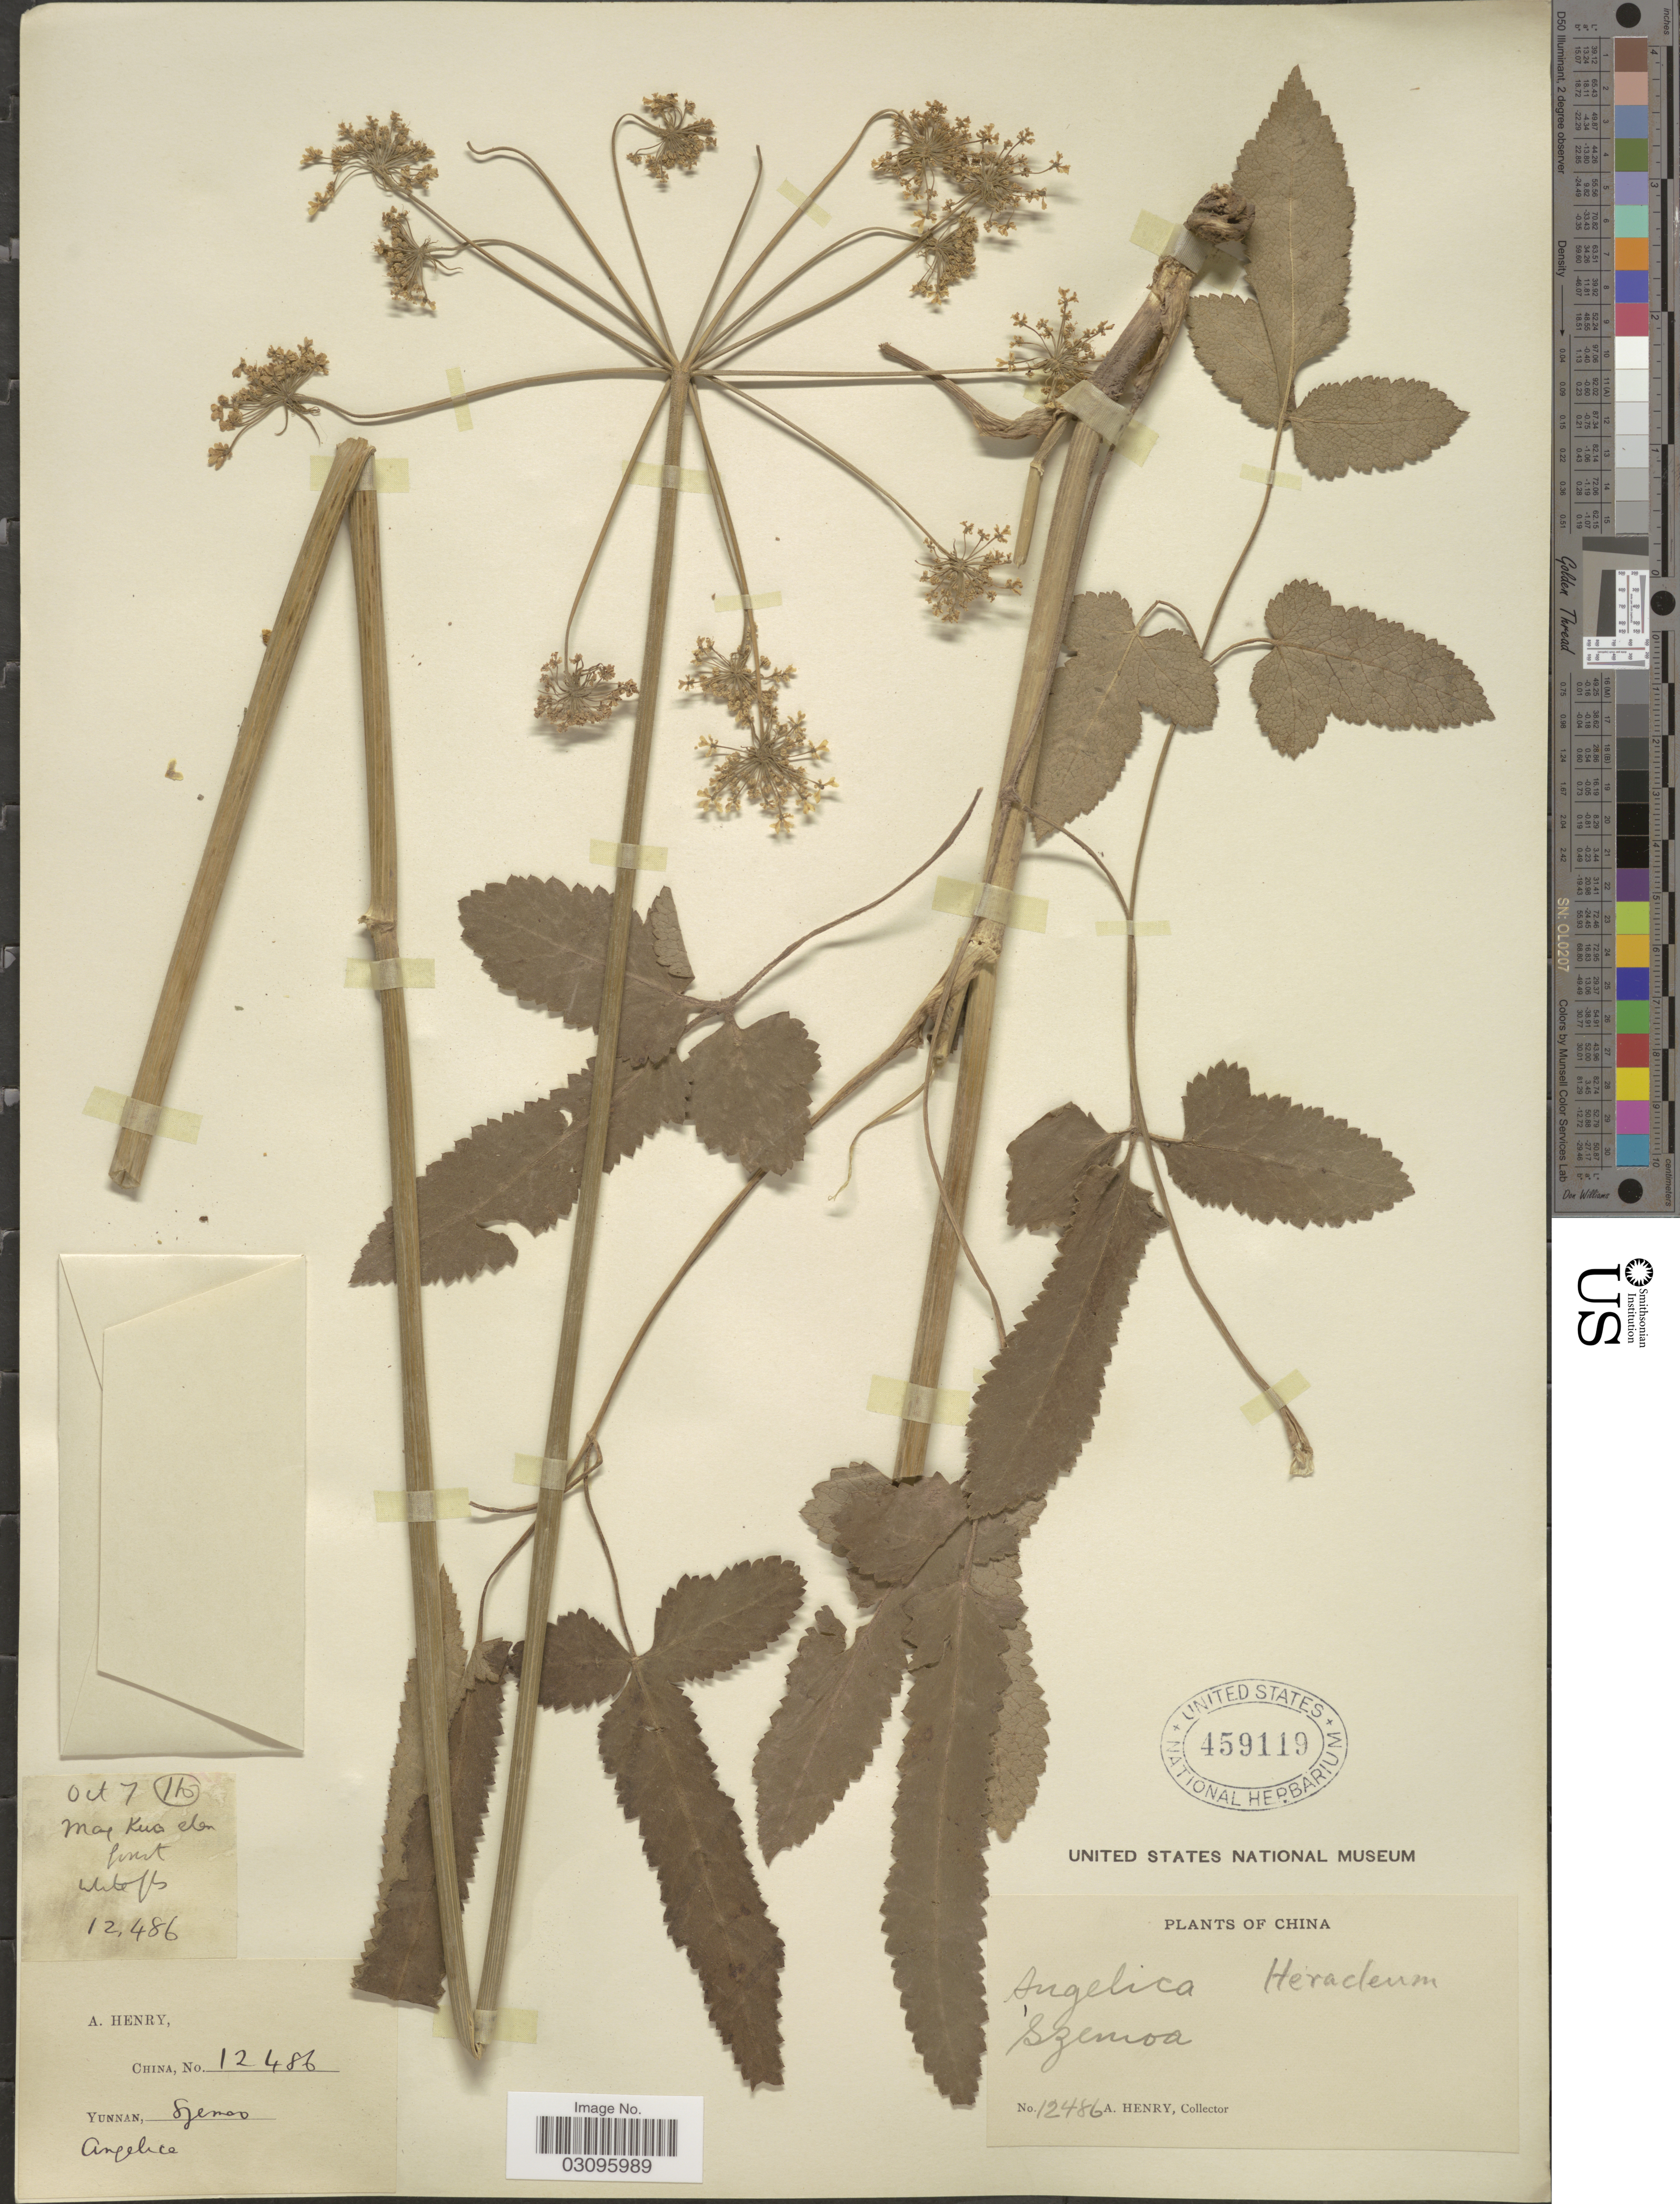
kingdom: Plantae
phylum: Tracheophyta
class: Magnoliopsida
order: Apiales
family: Apiaceae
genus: Heracleum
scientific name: Heracleum sp.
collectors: A. Henry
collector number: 12486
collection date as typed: Transcribed d/m/y: /10/7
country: China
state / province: Yunnan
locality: Szemoa. Mang Kuo shen. Ho.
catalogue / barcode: US 459119